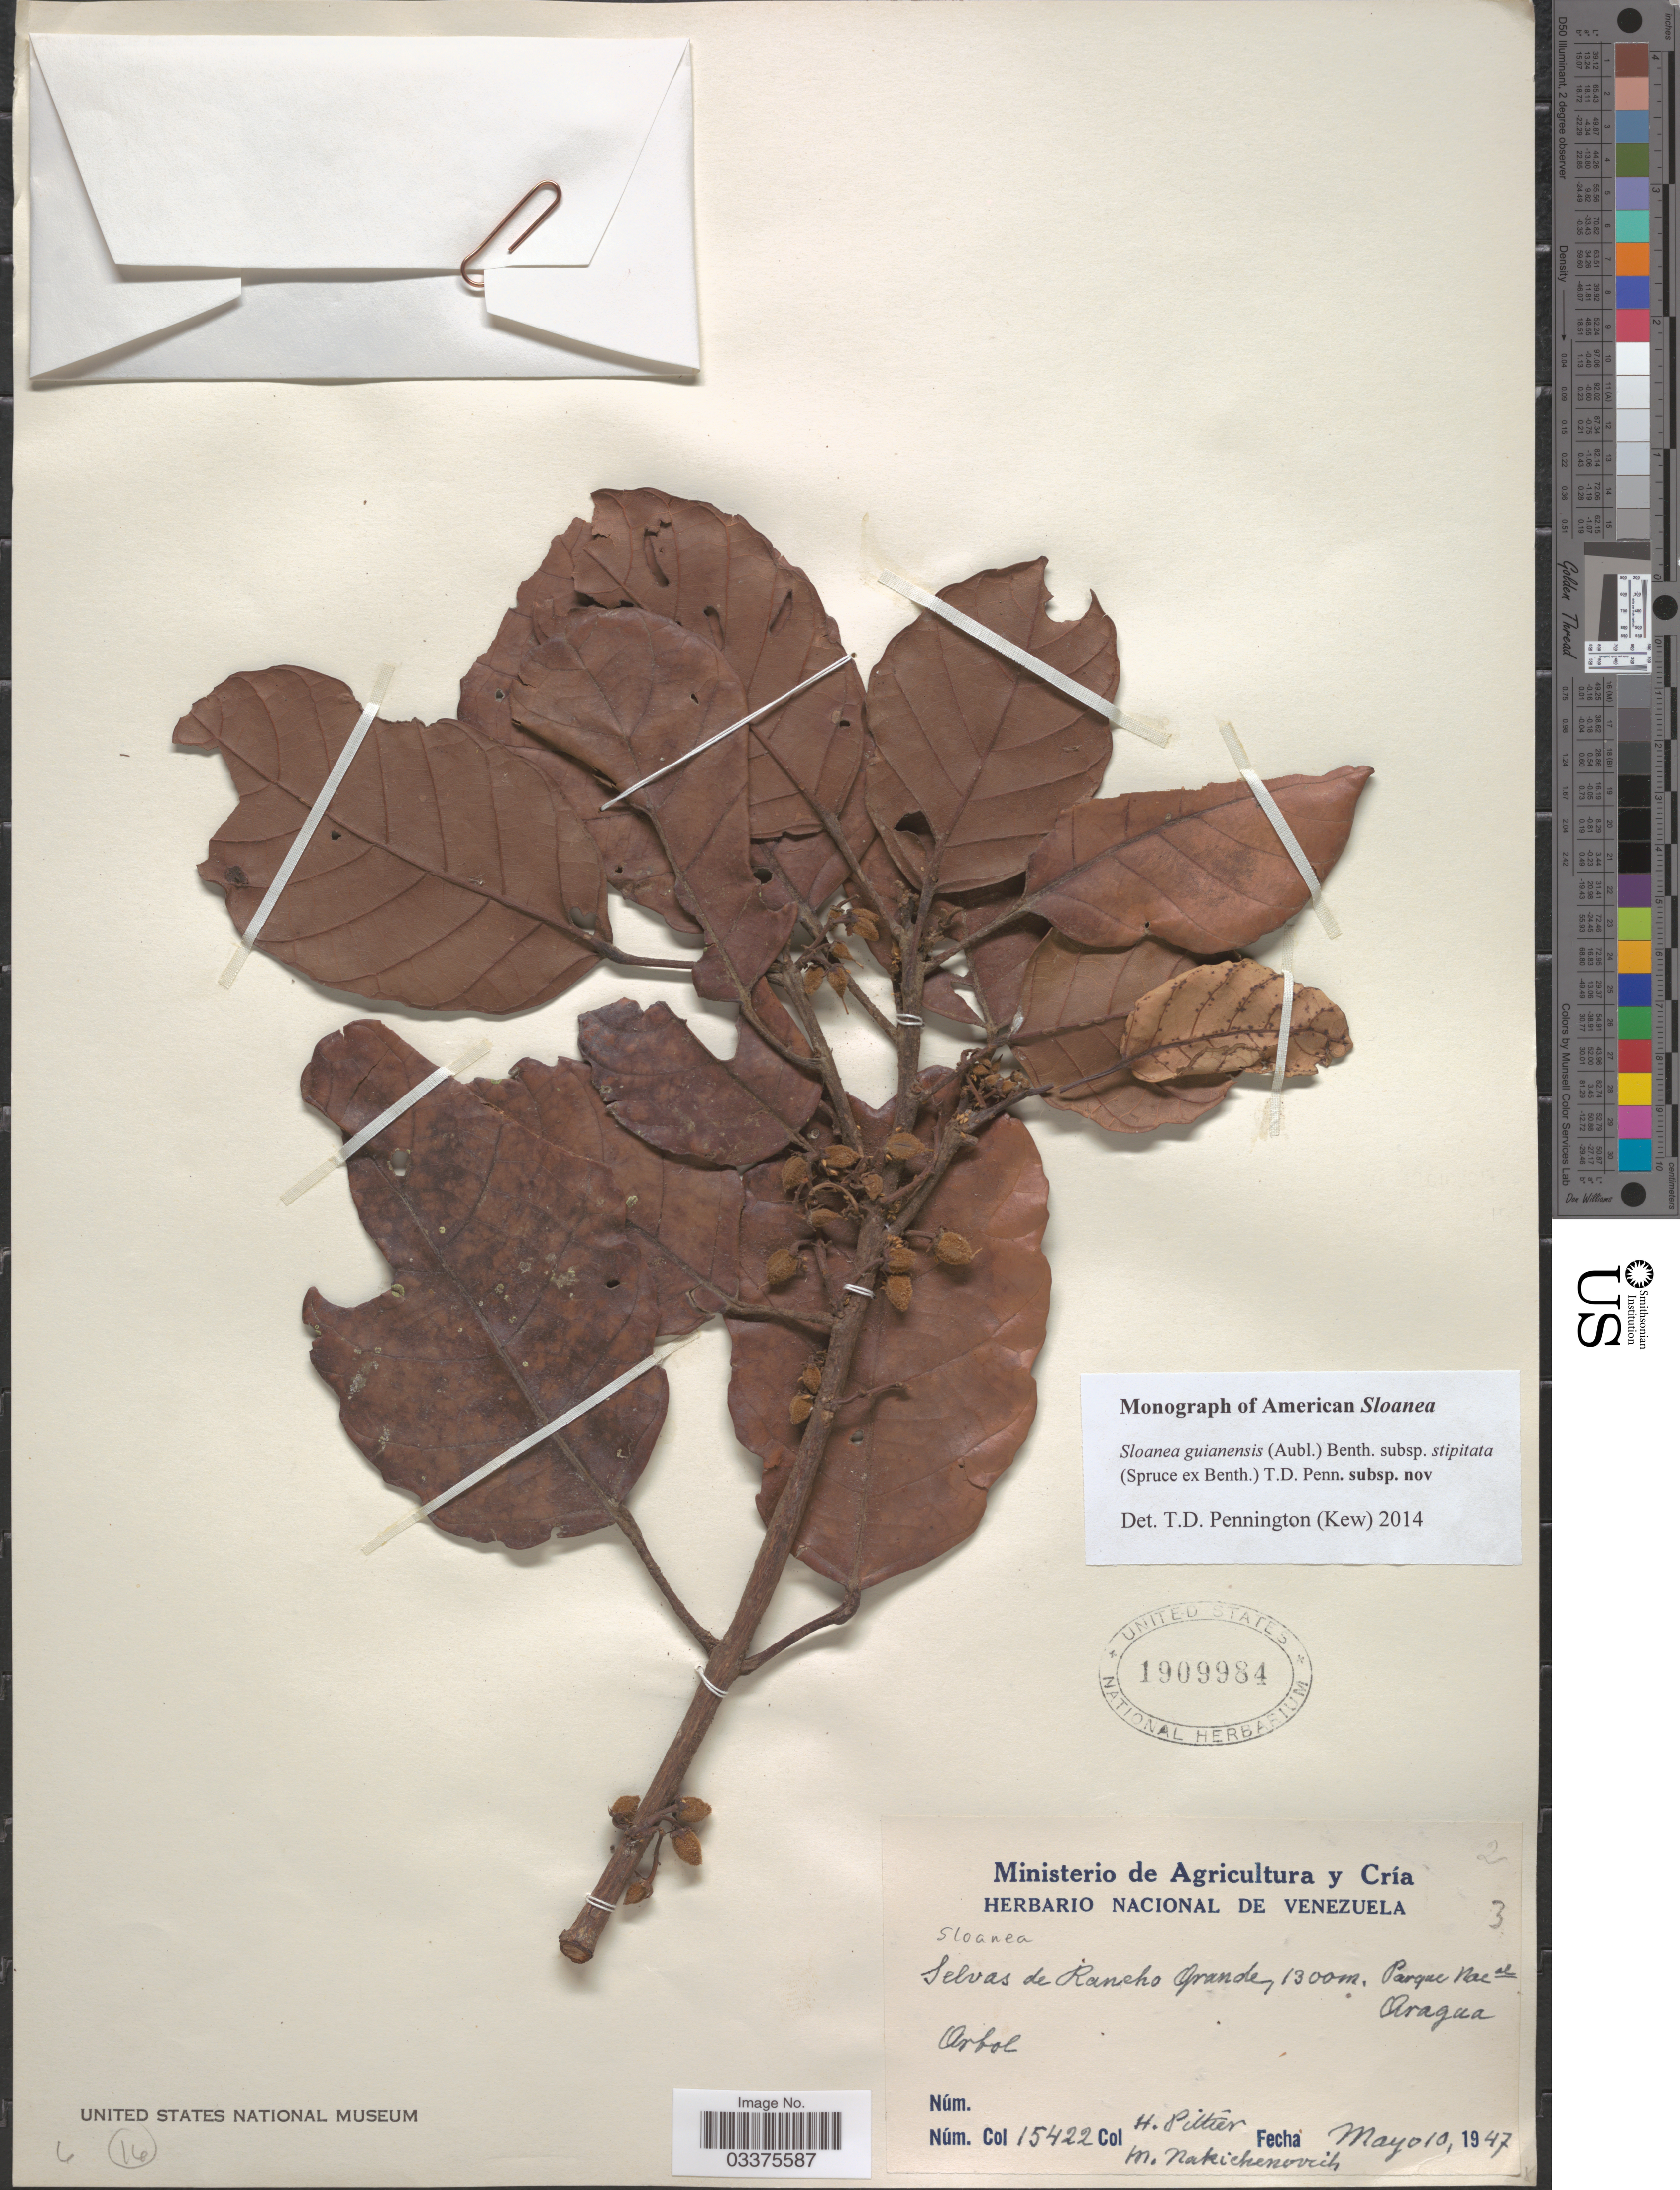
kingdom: Plantae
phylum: Tracheophyta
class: Magnoliopsida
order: Oxalidales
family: Elaeocarpaceae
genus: Sloanea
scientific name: Sloanea guianensis subsp. stipitata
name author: (Spruce ex Benth.) T.D. Penn.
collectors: H. F. Pittier & M. Nakichenovich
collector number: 15422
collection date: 1947-05-10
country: Venezuela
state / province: Aragua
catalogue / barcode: US 1909984